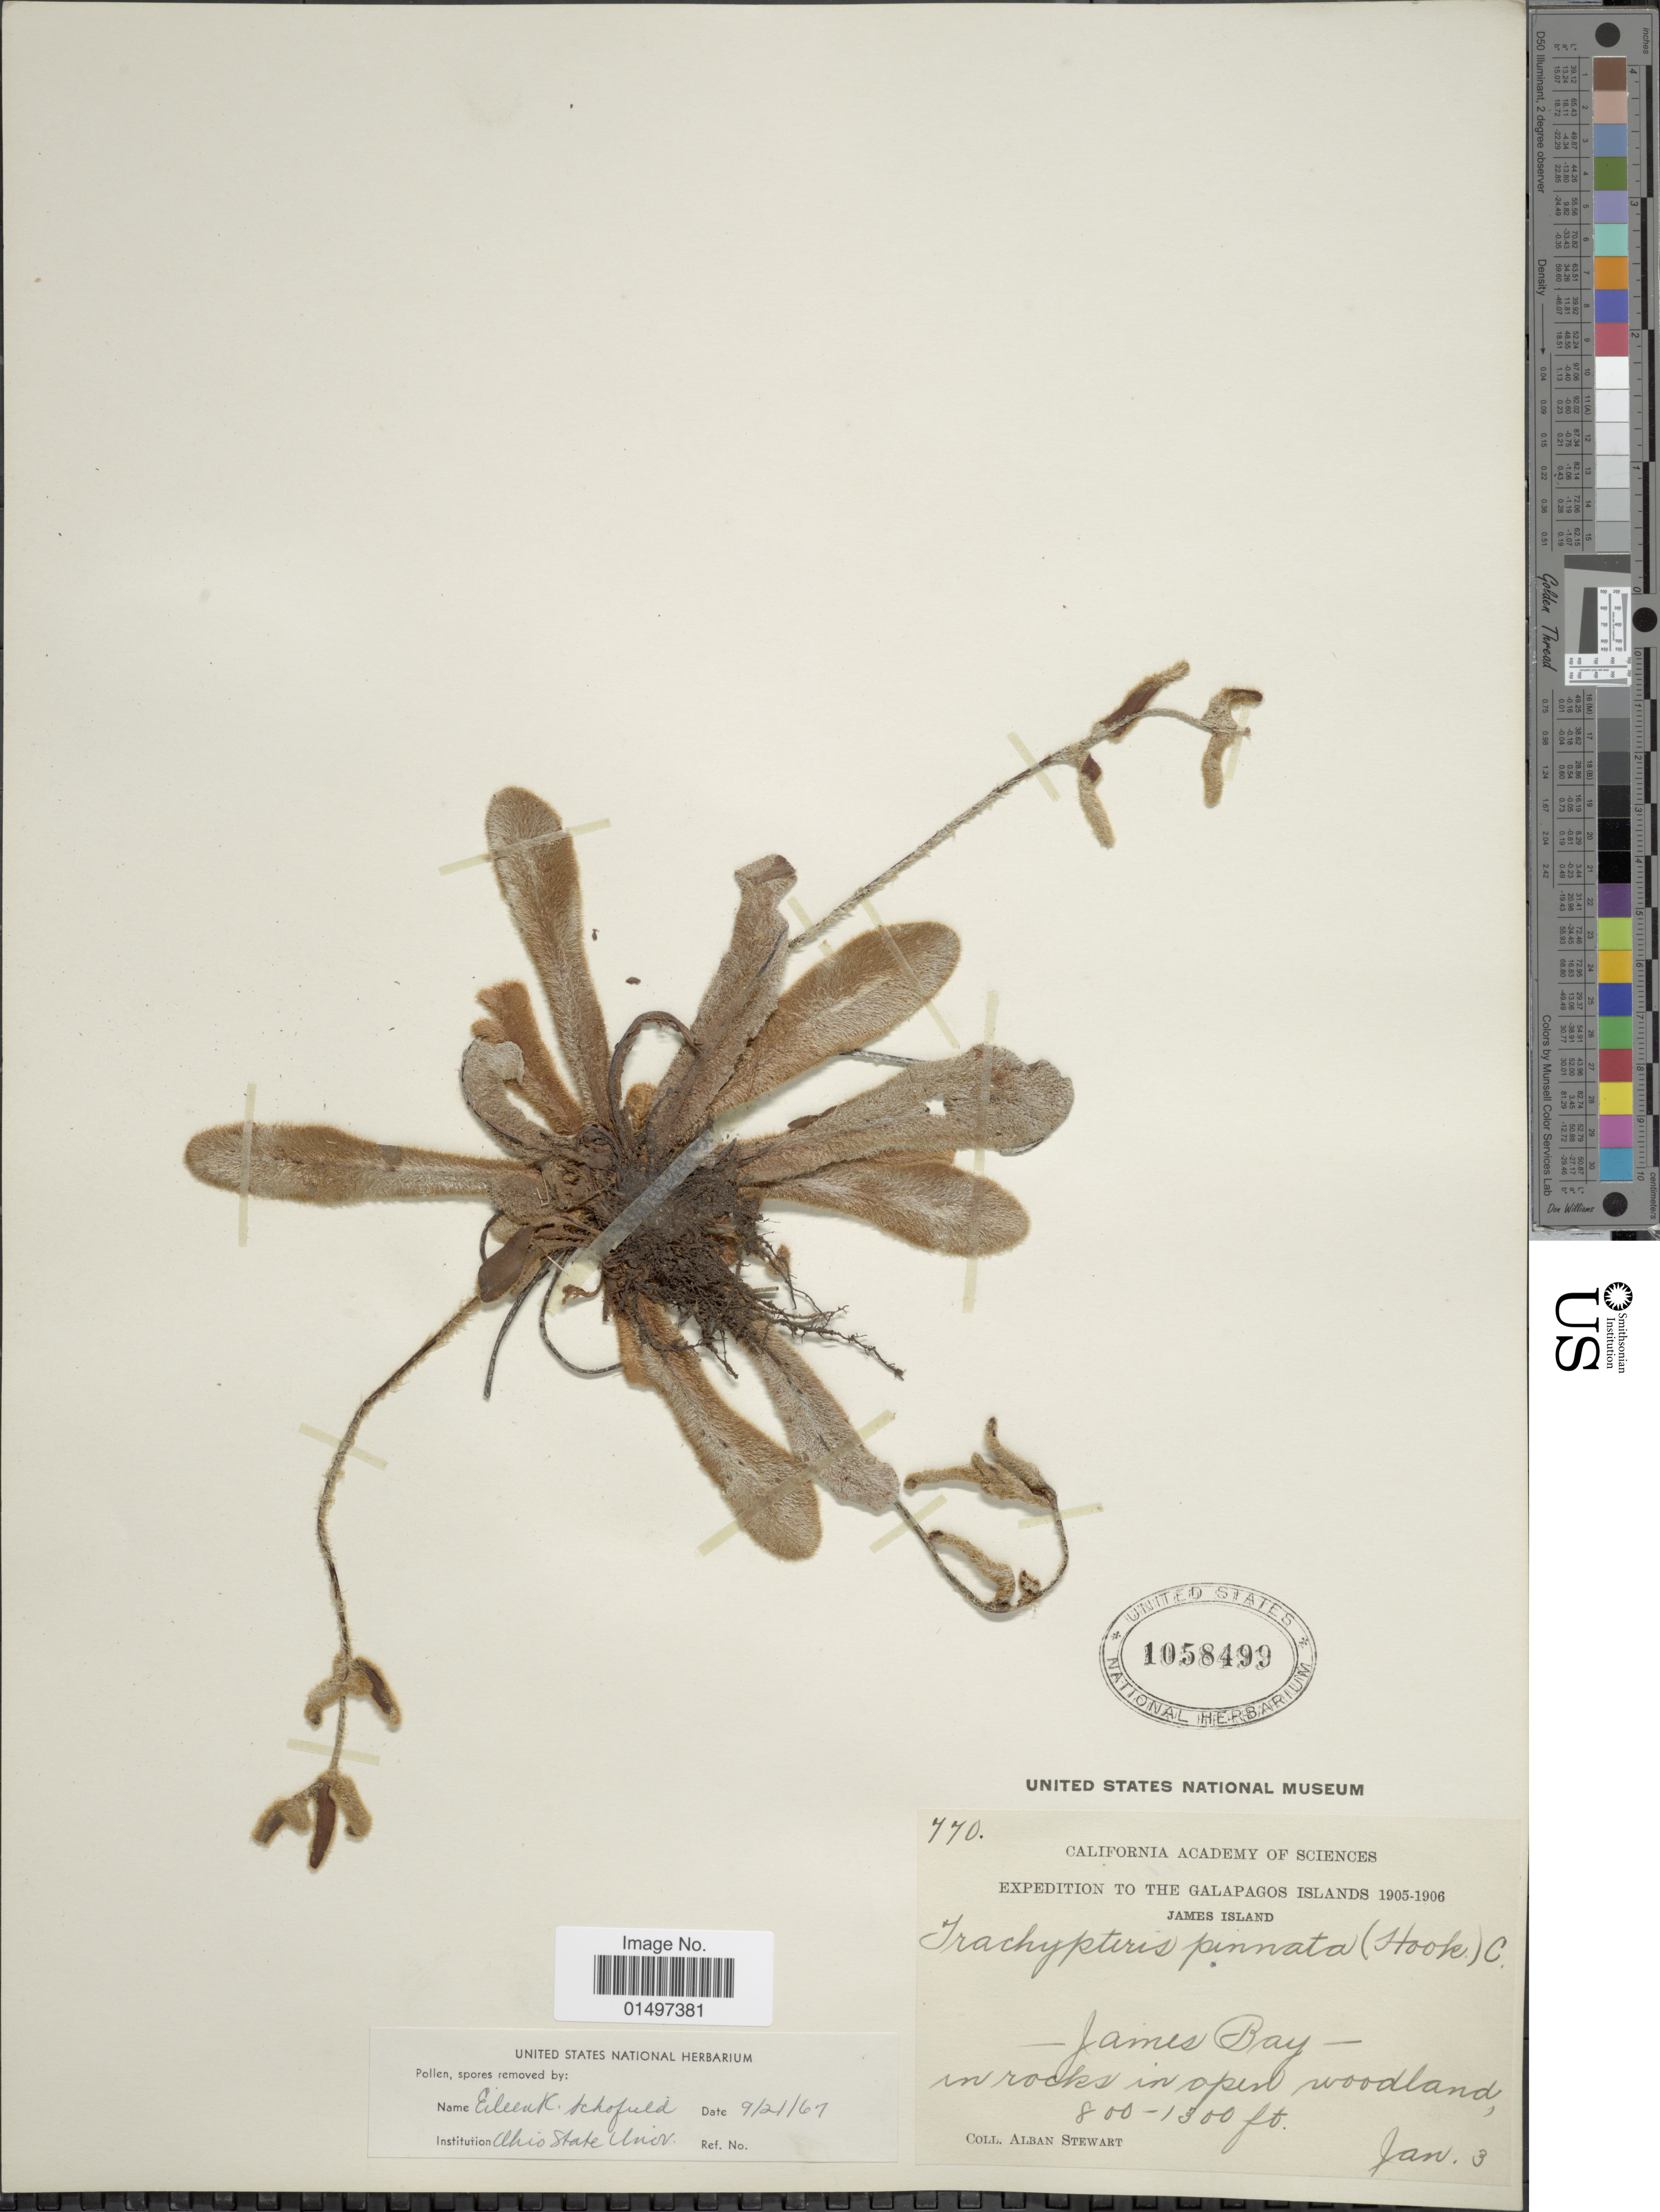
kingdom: Plantae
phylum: Tracheophyta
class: Polypodiopsida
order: Polypodiales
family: Pteridaceae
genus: Trachypteris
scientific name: Trachypteris pinnata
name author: (Hook. f.) C. Chr.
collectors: A. Stewart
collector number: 770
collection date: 1905-01-03/1906-01-03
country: Ecuador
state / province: Colón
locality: Galapagos Island. James Island. James Bay.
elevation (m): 244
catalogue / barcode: US 1058499